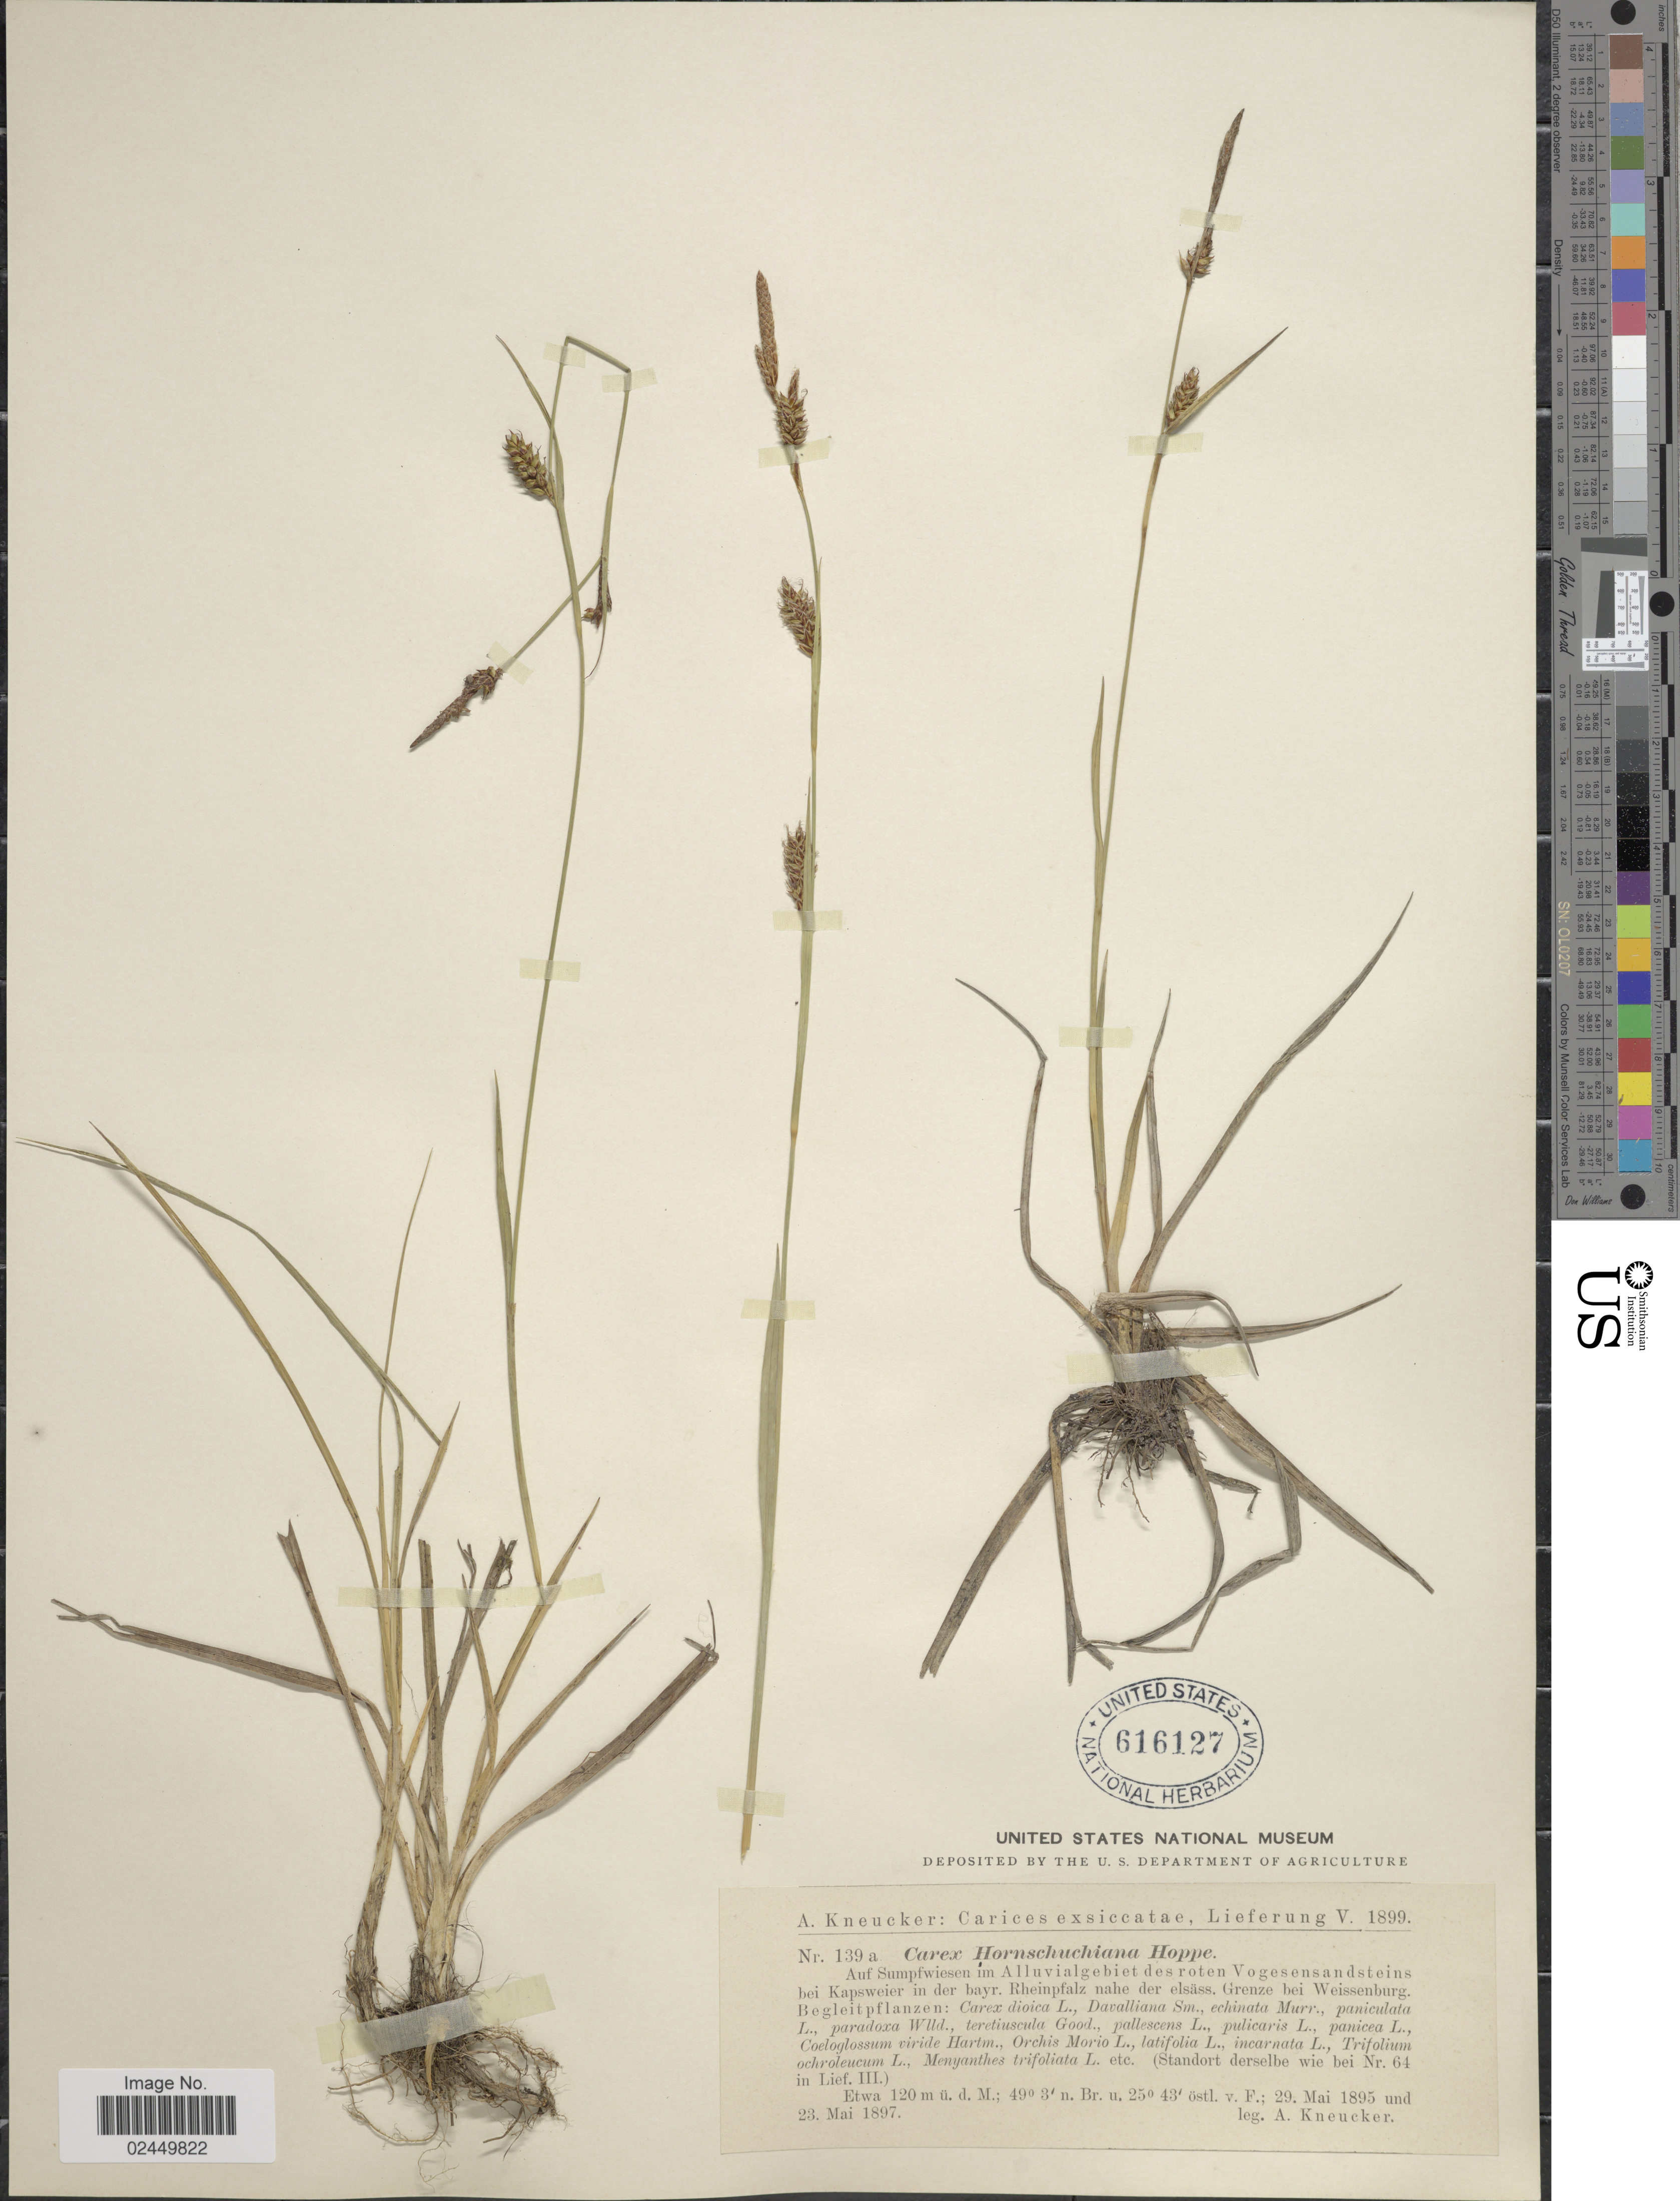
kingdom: Plantae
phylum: Tracheophyta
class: Liliopsida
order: Poales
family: Cyperaceae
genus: Carex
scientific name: Carex hostiana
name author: DC.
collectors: A. Kneucker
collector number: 139 a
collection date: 1895-05-25/1897-05-23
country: Germany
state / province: Rhineland-Palatinate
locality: Auf Sumpfwiesen im Alluvialgebiet des roten Vogesenandsteins bei Kapsweier in der bayr. Rheinpfalz nahe der elsäss. Grenze bei Weissenburg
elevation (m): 120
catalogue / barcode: US 616127